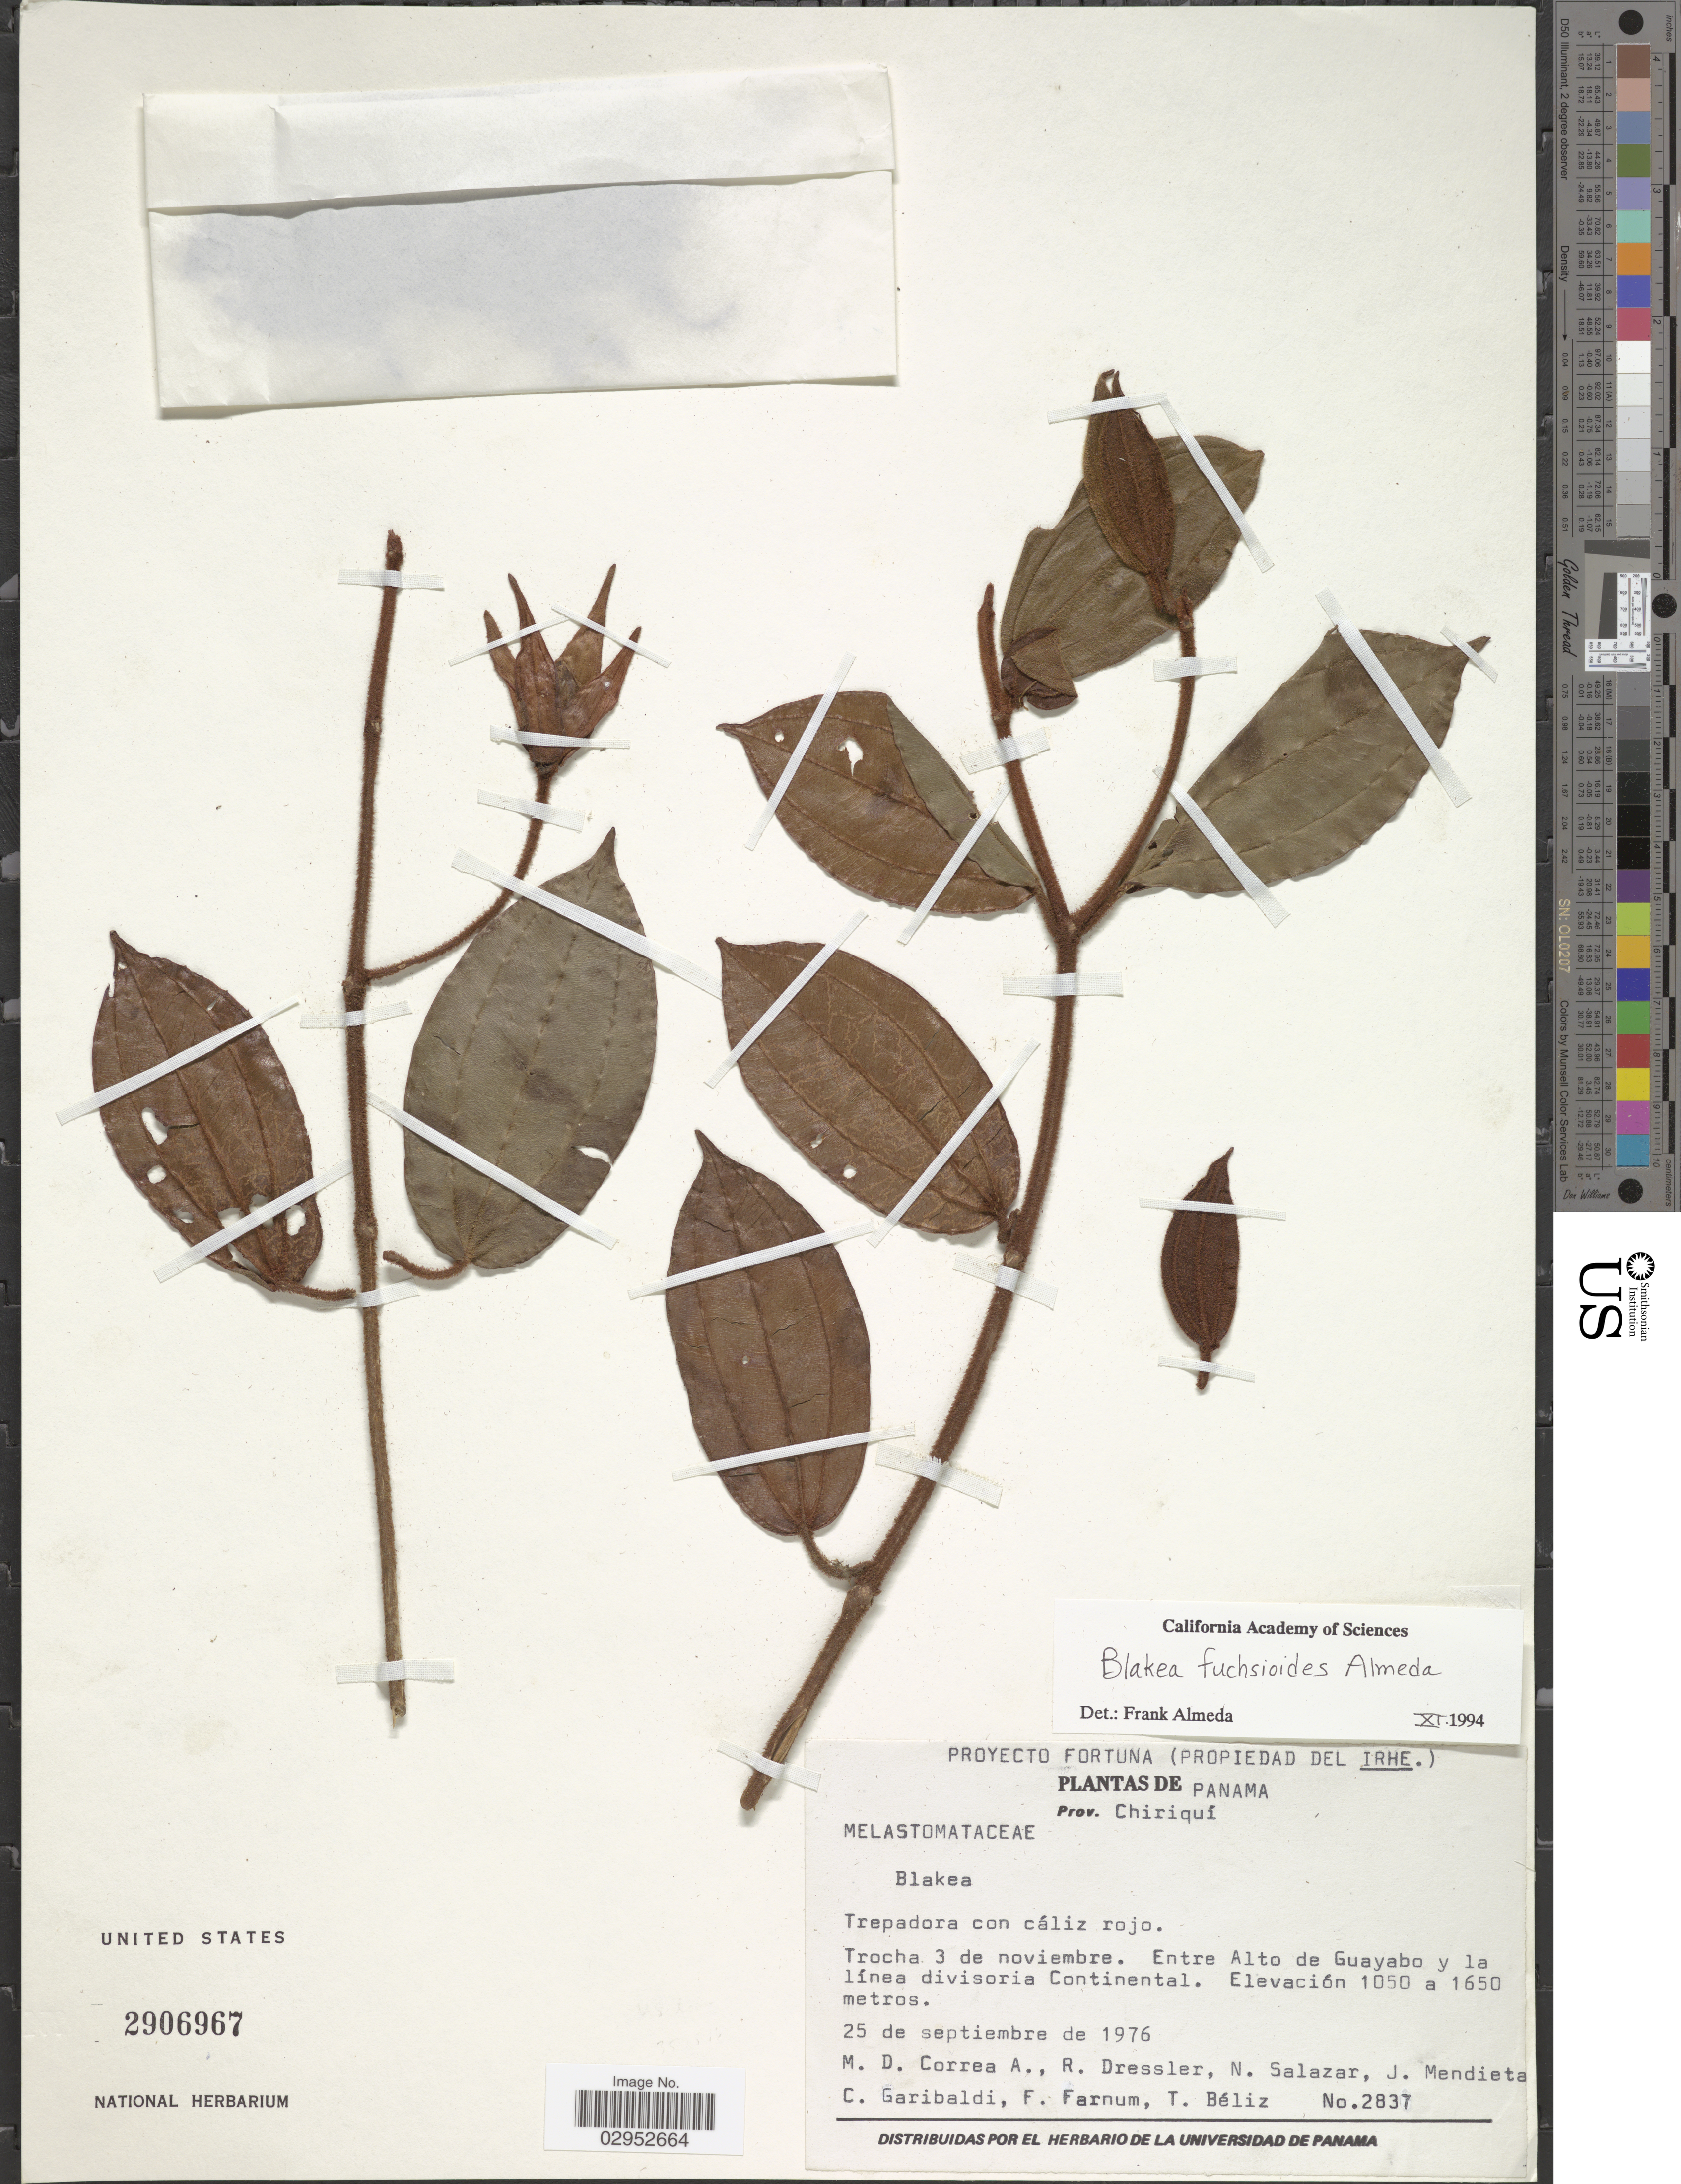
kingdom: Plantae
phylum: Tracheophyta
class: Magnoliopsida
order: Myrtales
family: Melastomataceae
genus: Blakea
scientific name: Blakea fuchsioides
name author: Almeda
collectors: M. D. Corrêa-A., R. Dressler, N. Salazar & J. Mendieta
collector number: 2837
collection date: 1976-09-25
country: Panama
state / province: Chiriqui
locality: Prov. Chiriquí. Entre Alto de Guayabo y la línea divisoria Continental.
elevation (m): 1050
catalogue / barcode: US 2906967